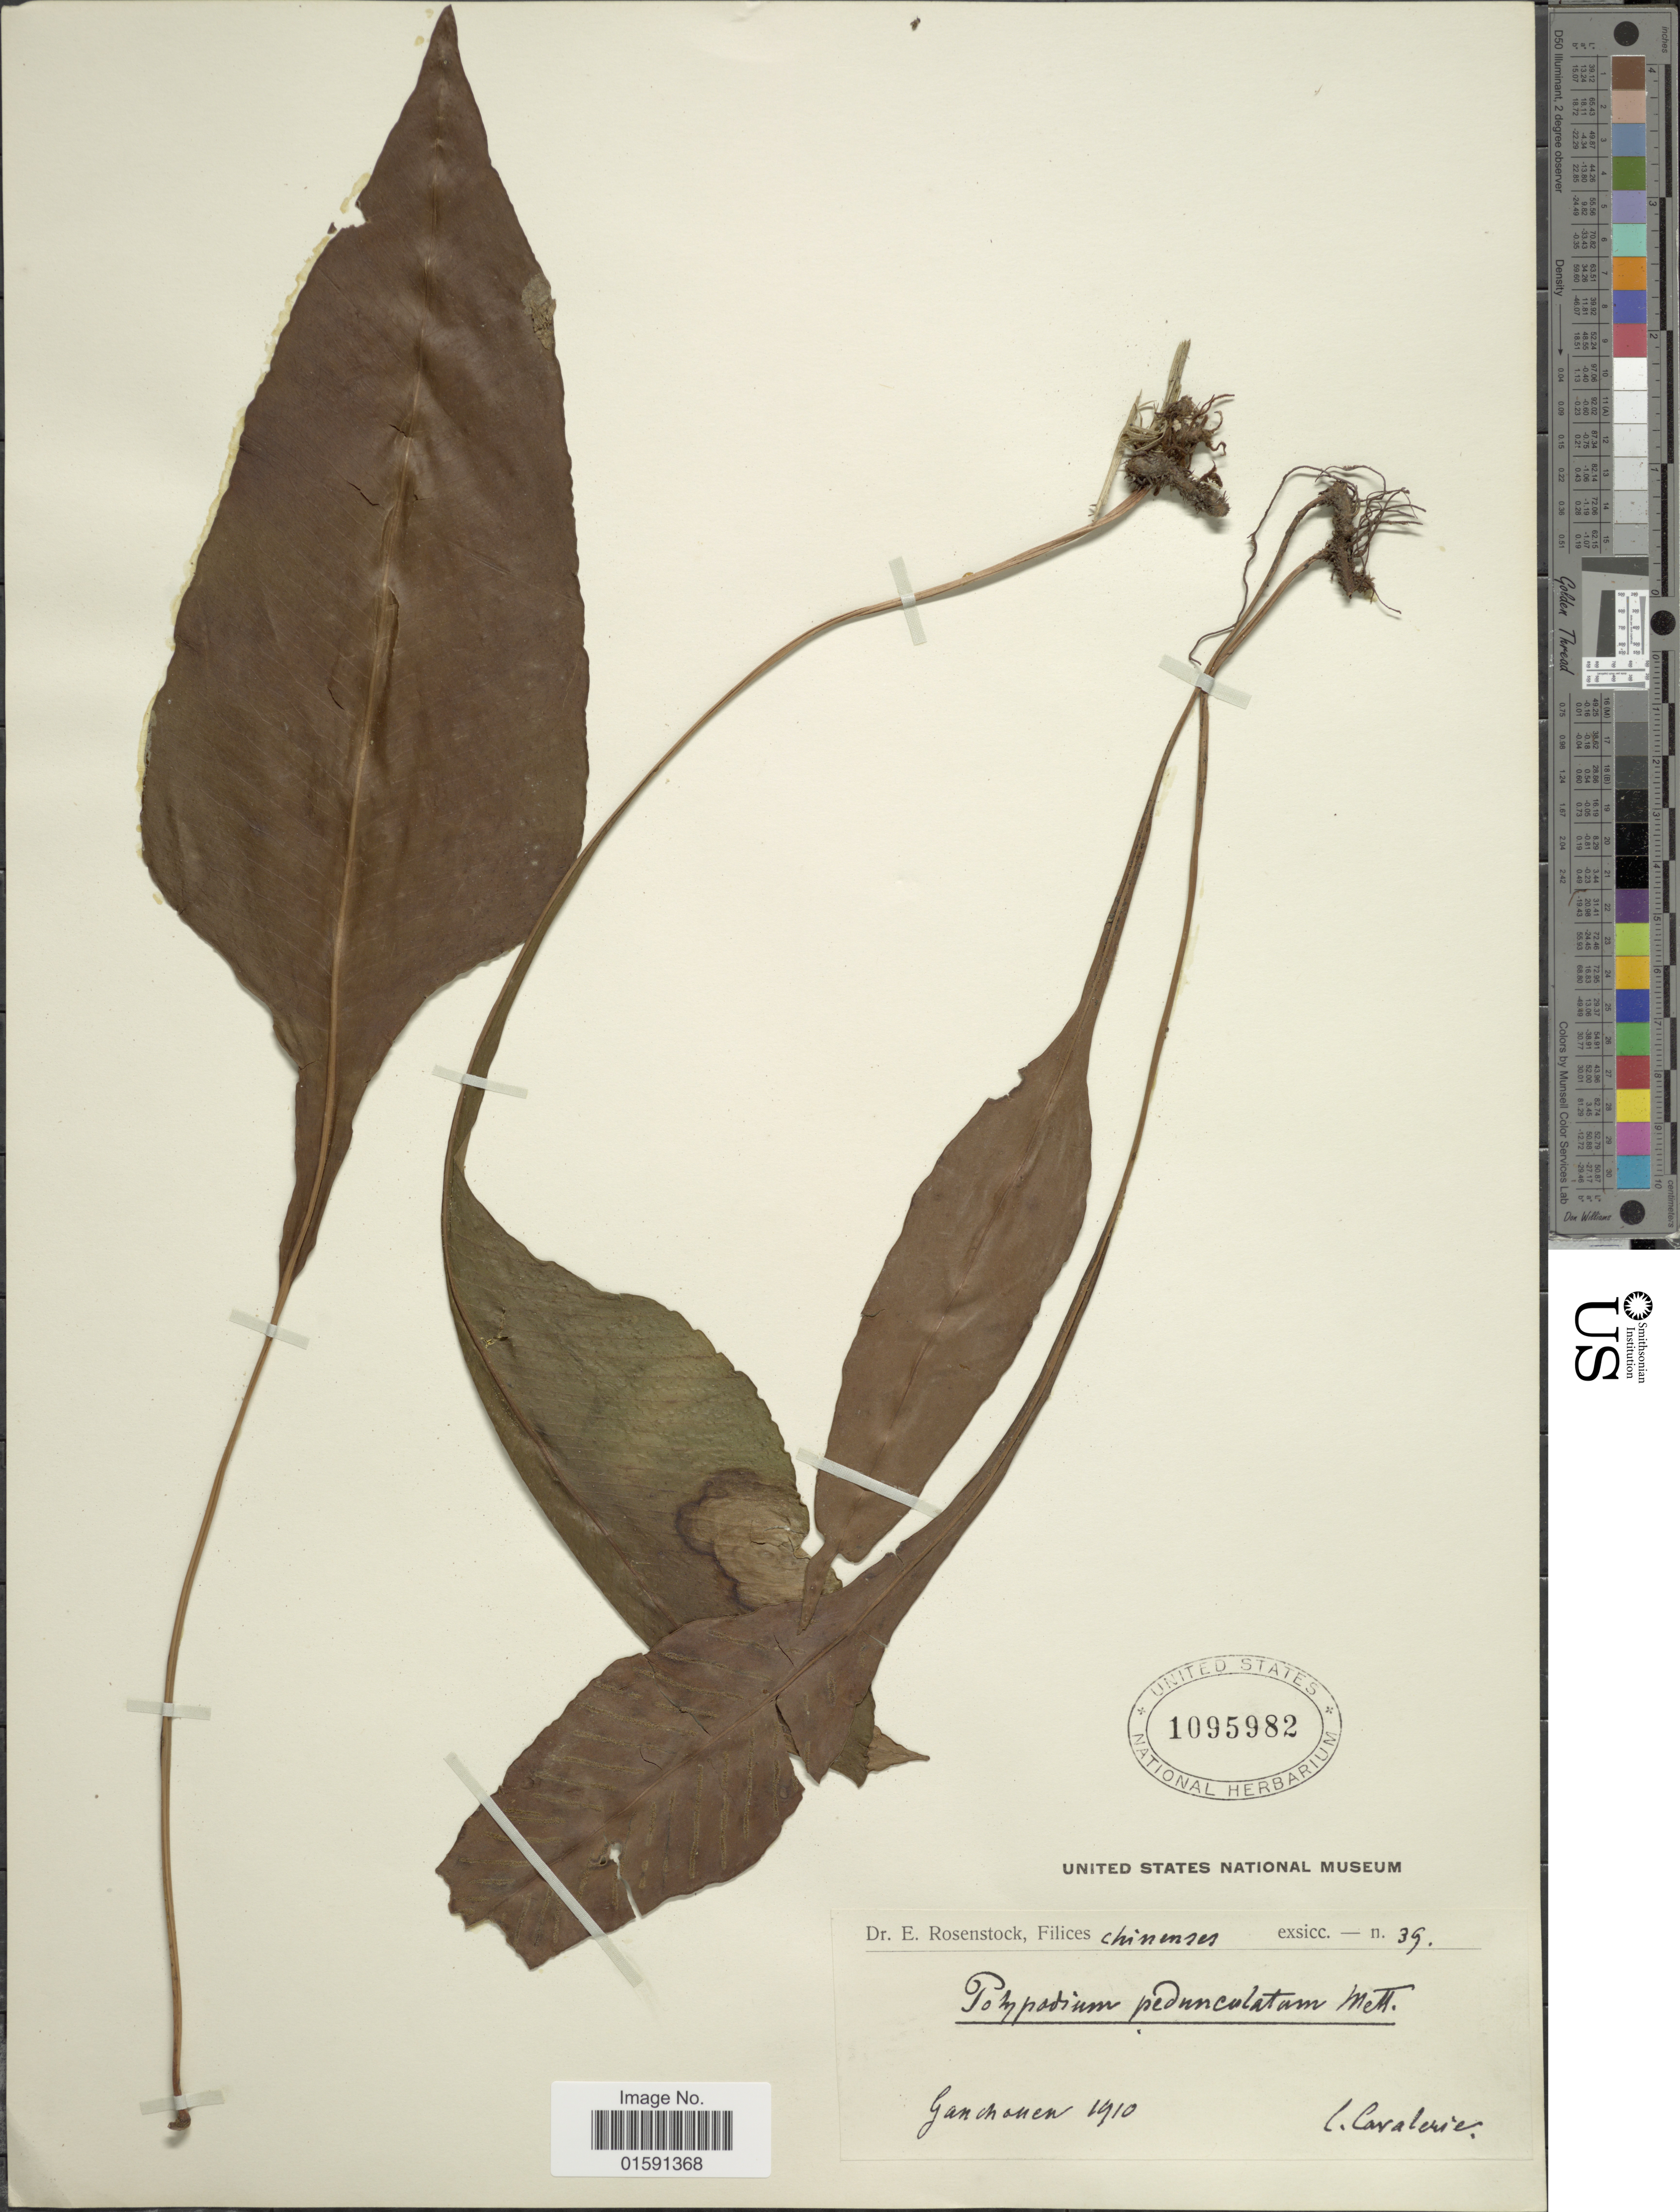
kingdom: Plantae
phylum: Tracheophyta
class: Polypodiopsida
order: Polypodiales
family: Polypodiaceae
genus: Selliguea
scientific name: Selliguea pedunculata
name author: (Hook. & Grev.) C. Presl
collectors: -. Cavalerie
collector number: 39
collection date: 1910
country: China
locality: Ganchonen [interpreted]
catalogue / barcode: US 1095982